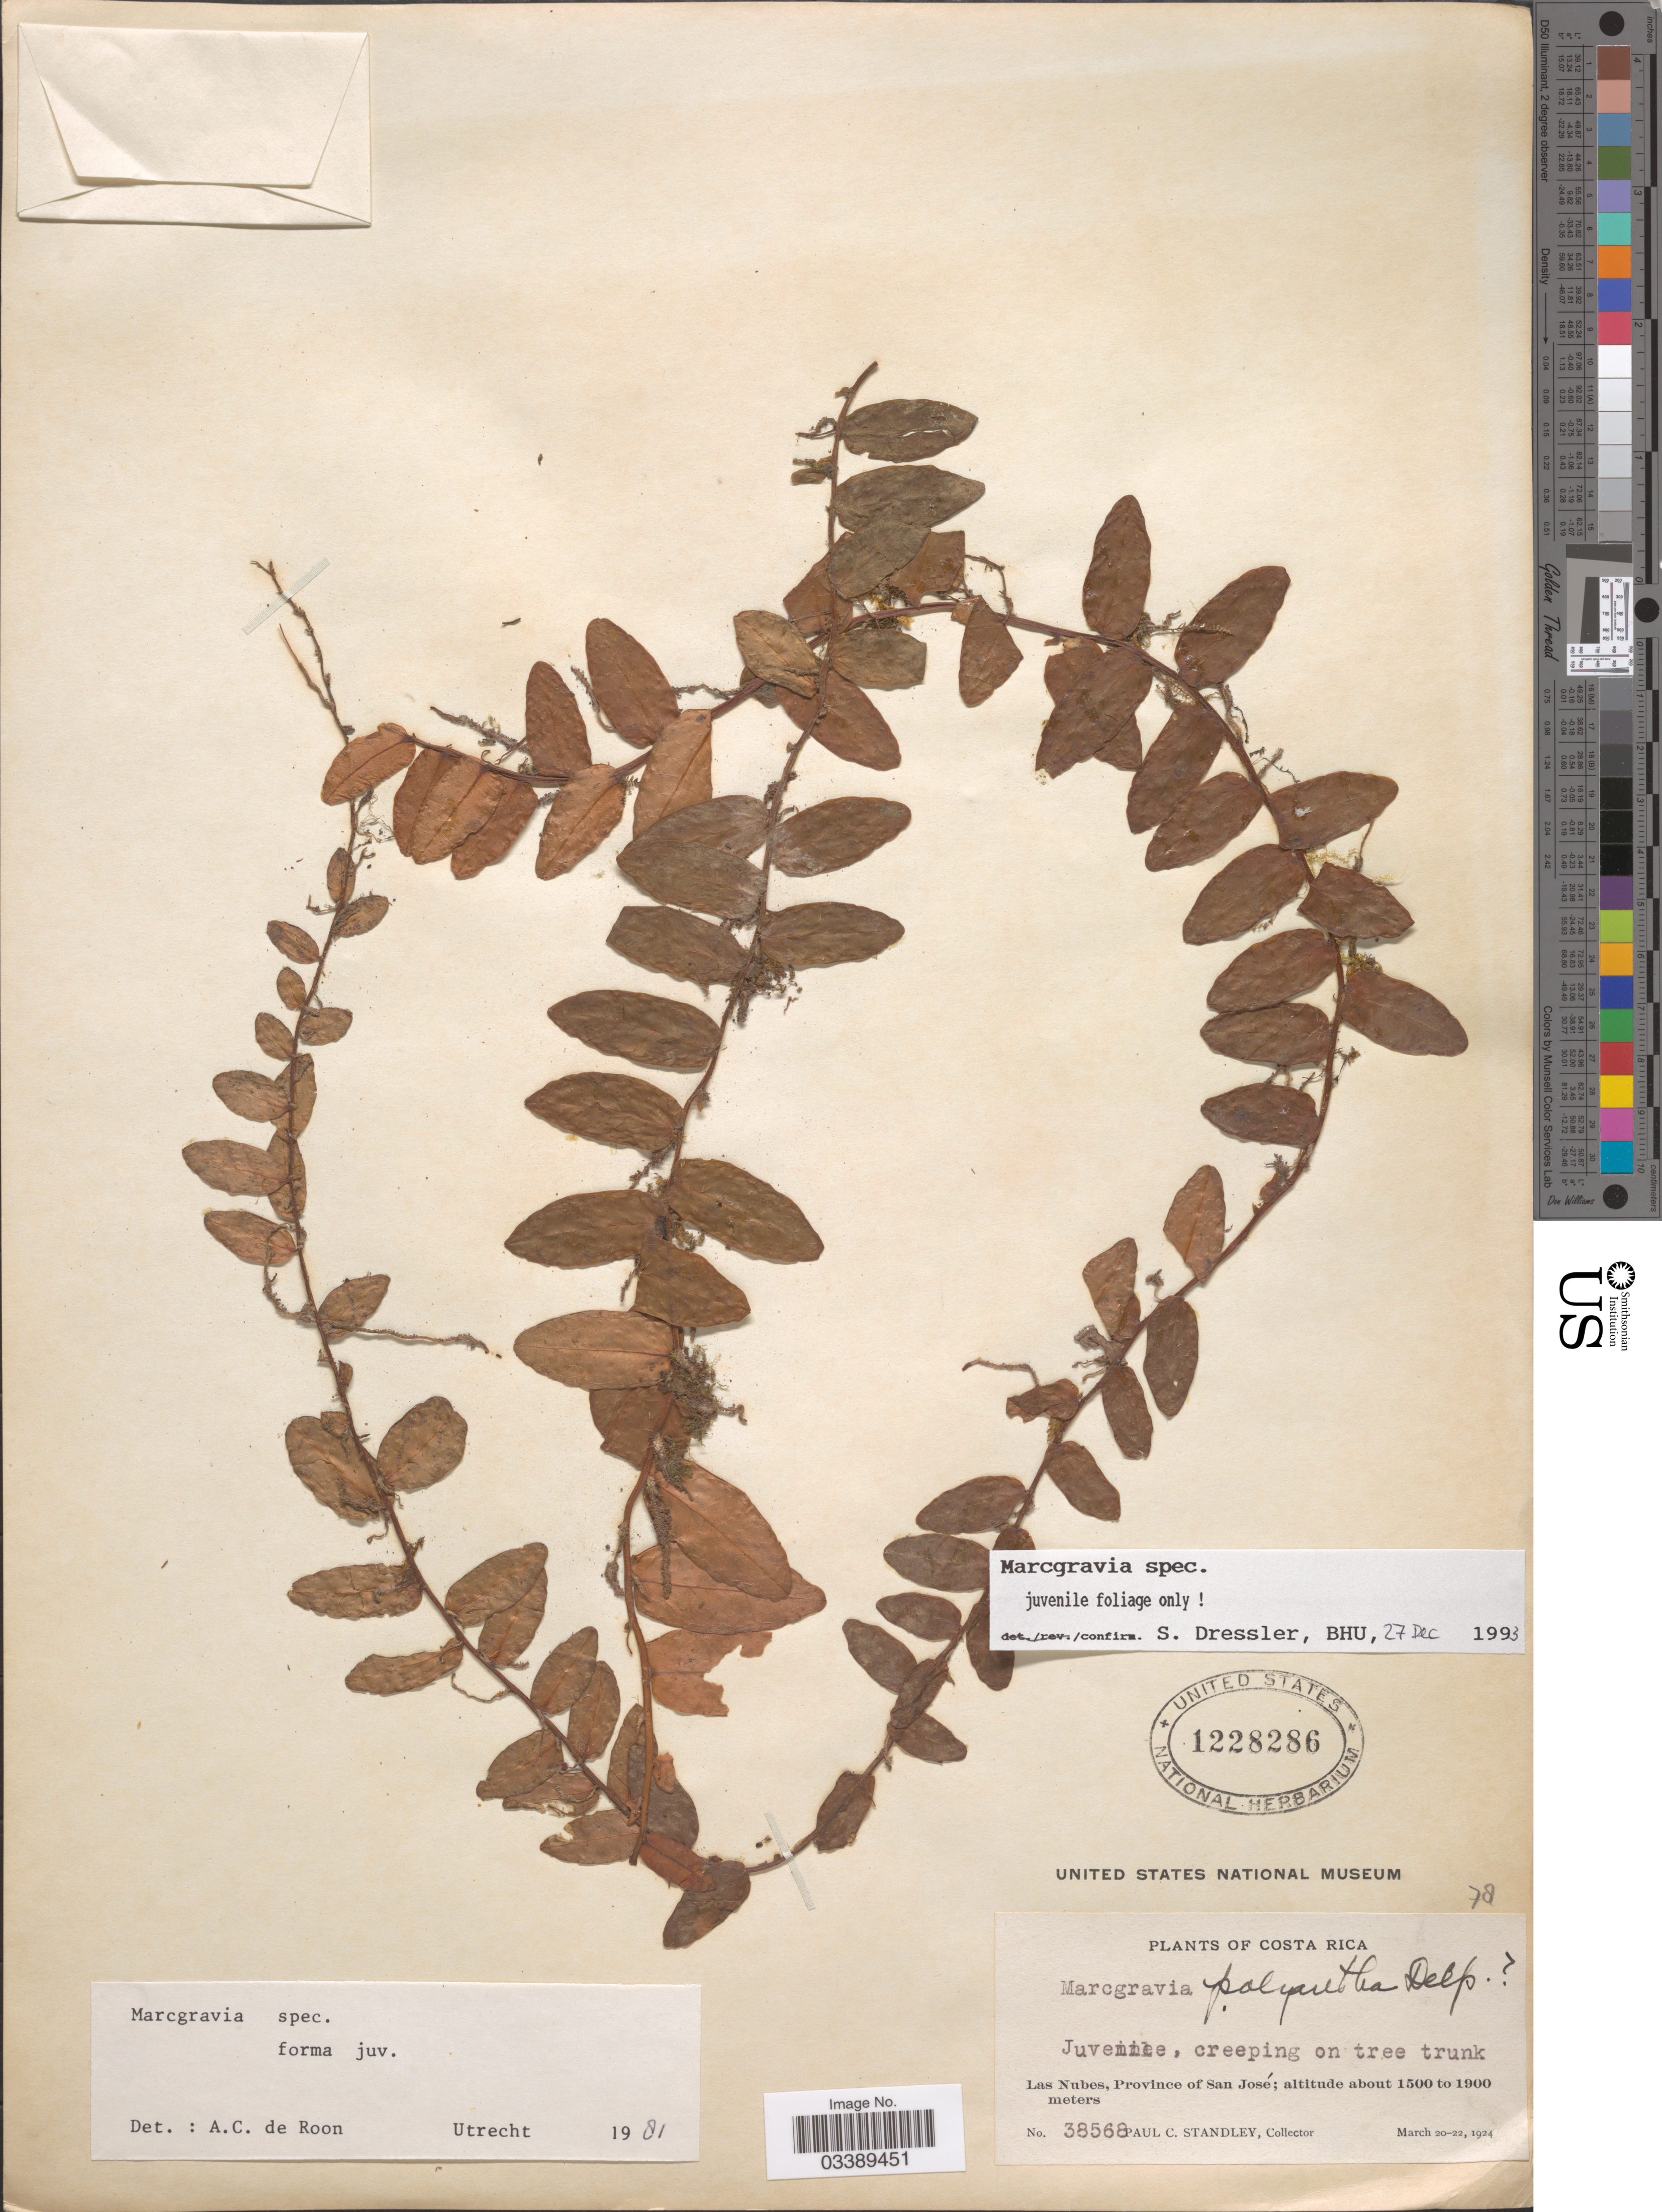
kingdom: Plantae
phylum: Tracheophyta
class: Magnoliopsida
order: Ericales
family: Marcgraviaceae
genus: Marcgravia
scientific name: Marcgravia sp.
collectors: P. C. Standley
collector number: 38568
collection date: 1924-03-20/1924-03-22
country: Costa Rica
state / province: San José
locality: Las Nubes.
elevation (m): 1500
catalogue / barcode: US 1228286